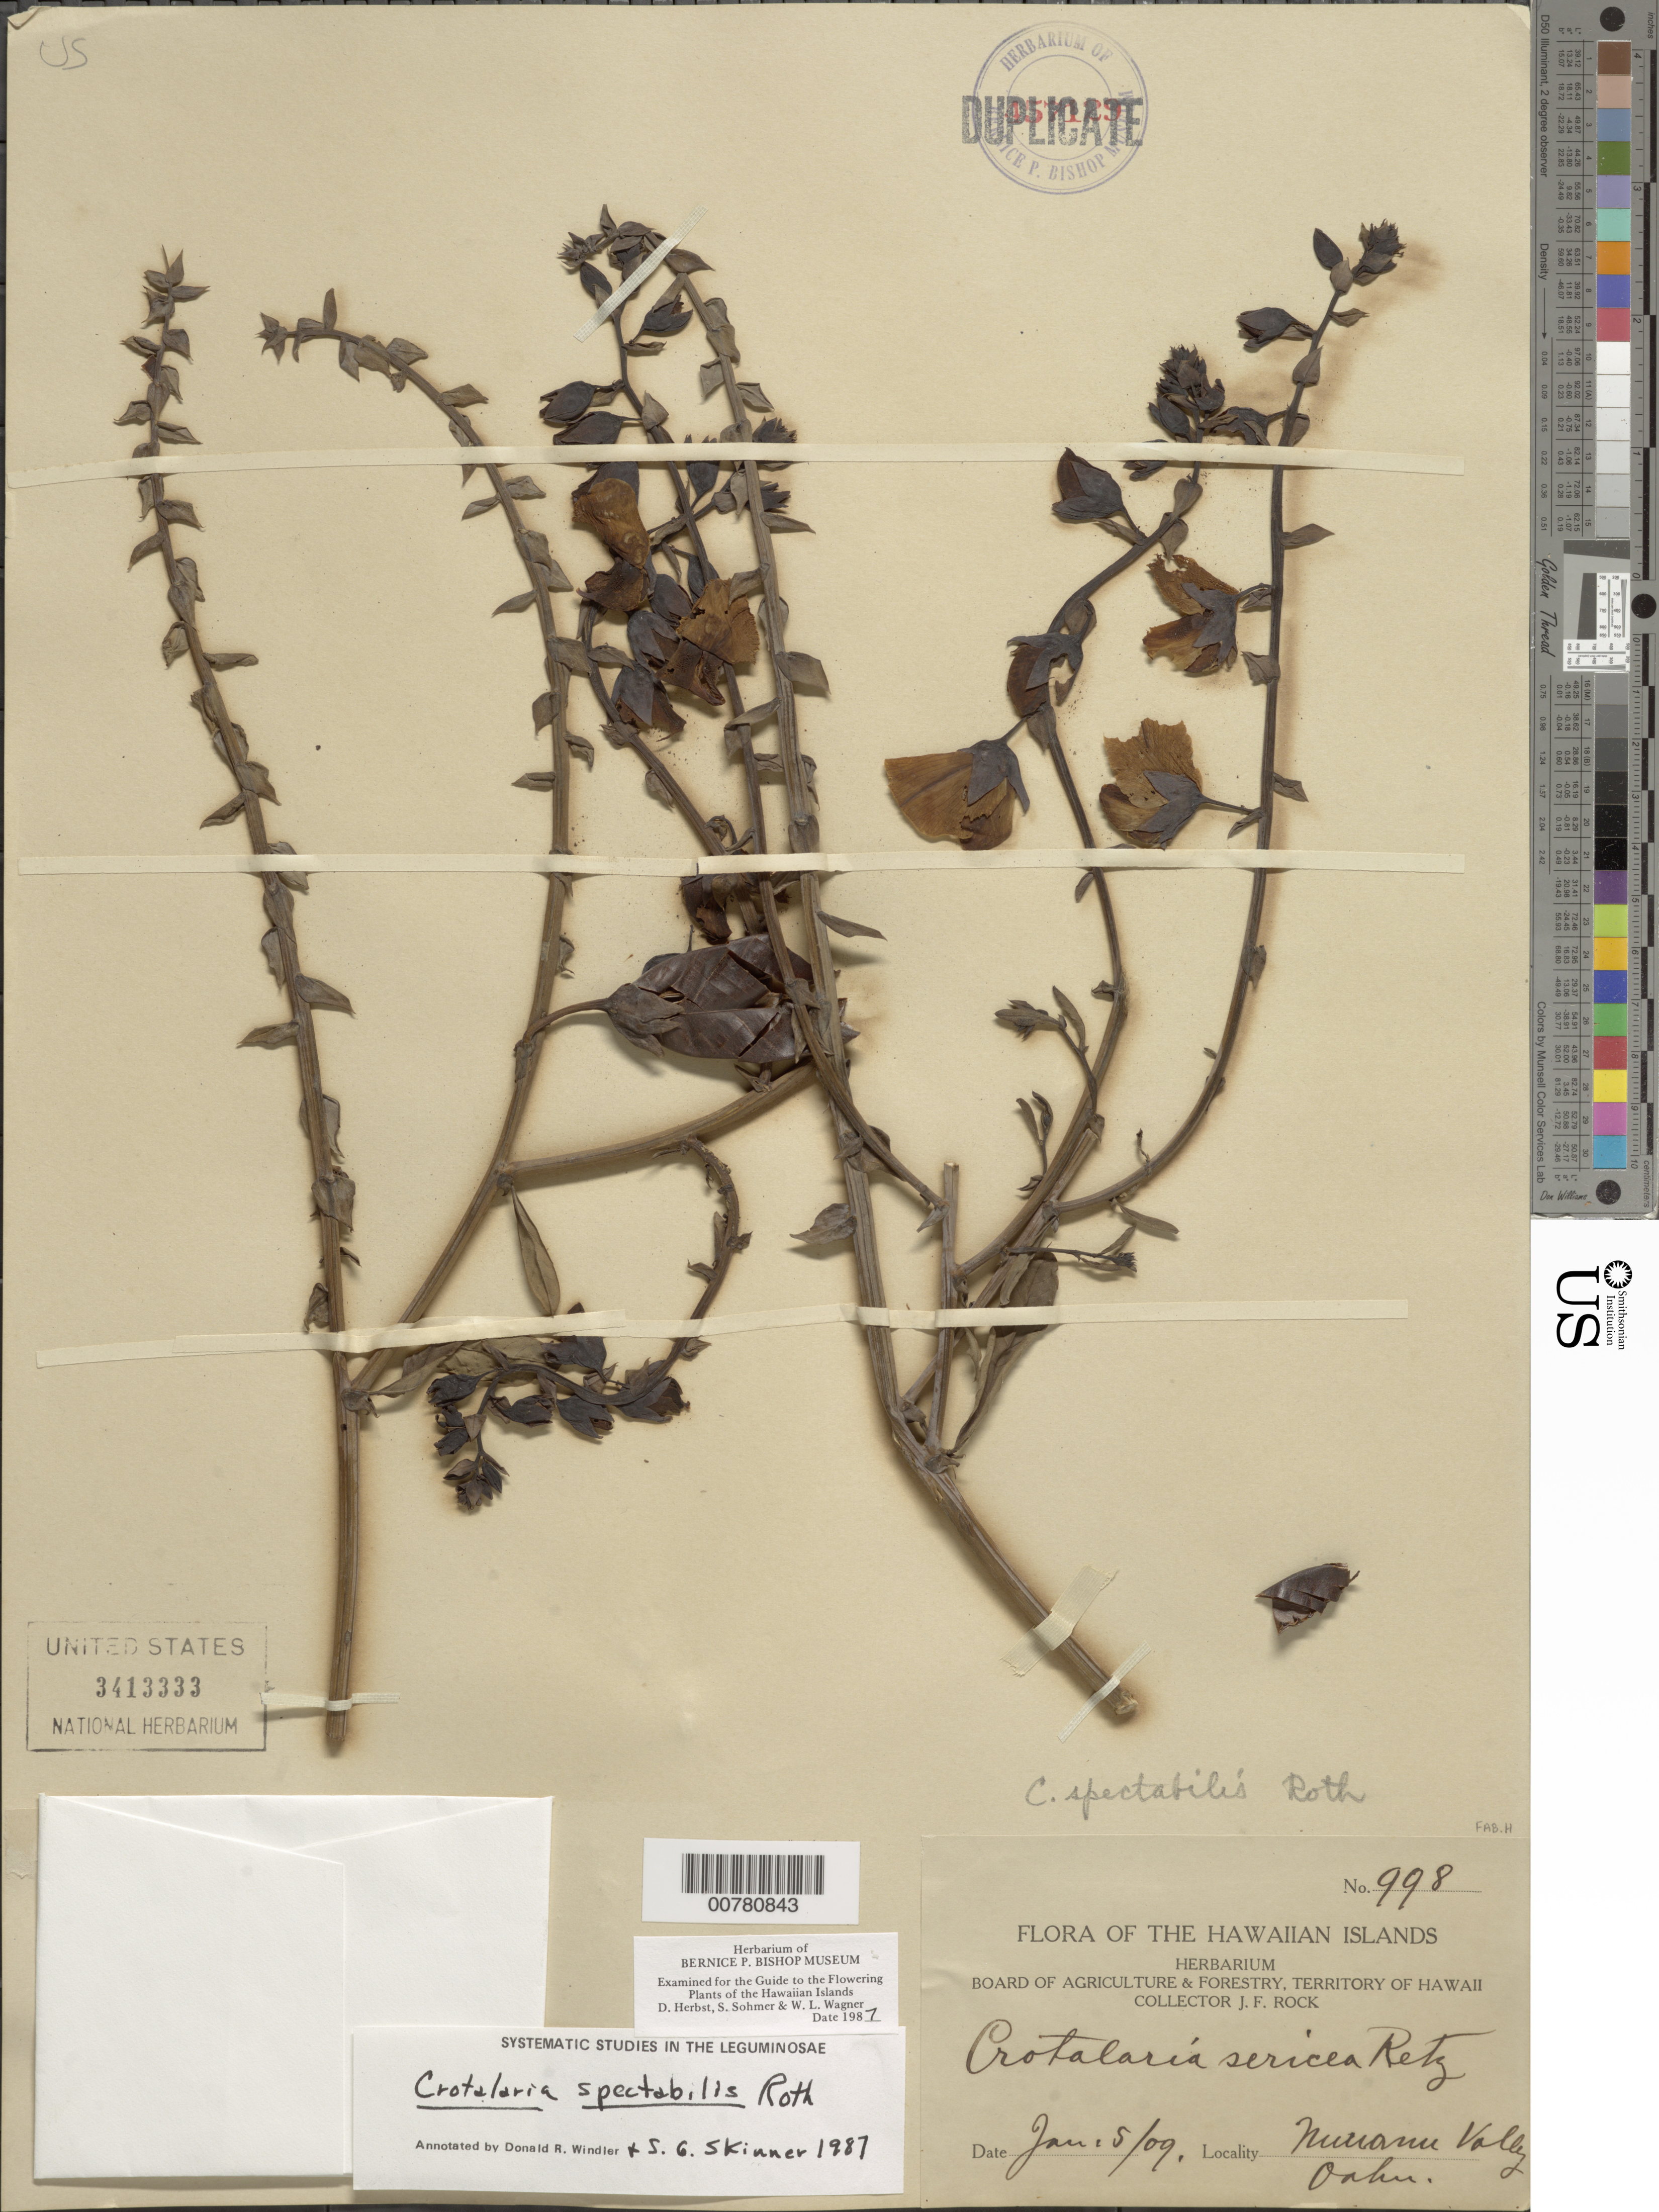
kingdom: Plantae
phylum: Tracheophyta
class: Magnoliopsida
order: Fabales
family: Fabaceae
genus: Crotalaria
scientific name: Crotalaria spectabilis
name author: Roth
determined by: Herbst, D. R.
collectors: J. F. Rock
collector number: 998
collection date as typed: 5 Jan 1909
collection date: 1909-01-05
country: United States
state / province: Hawaii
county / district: Honolulu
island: Oahu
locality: Board of Agriculture & Forestry, Territory of Hawaii. Nuuanu Valley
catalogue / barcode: US 3413333